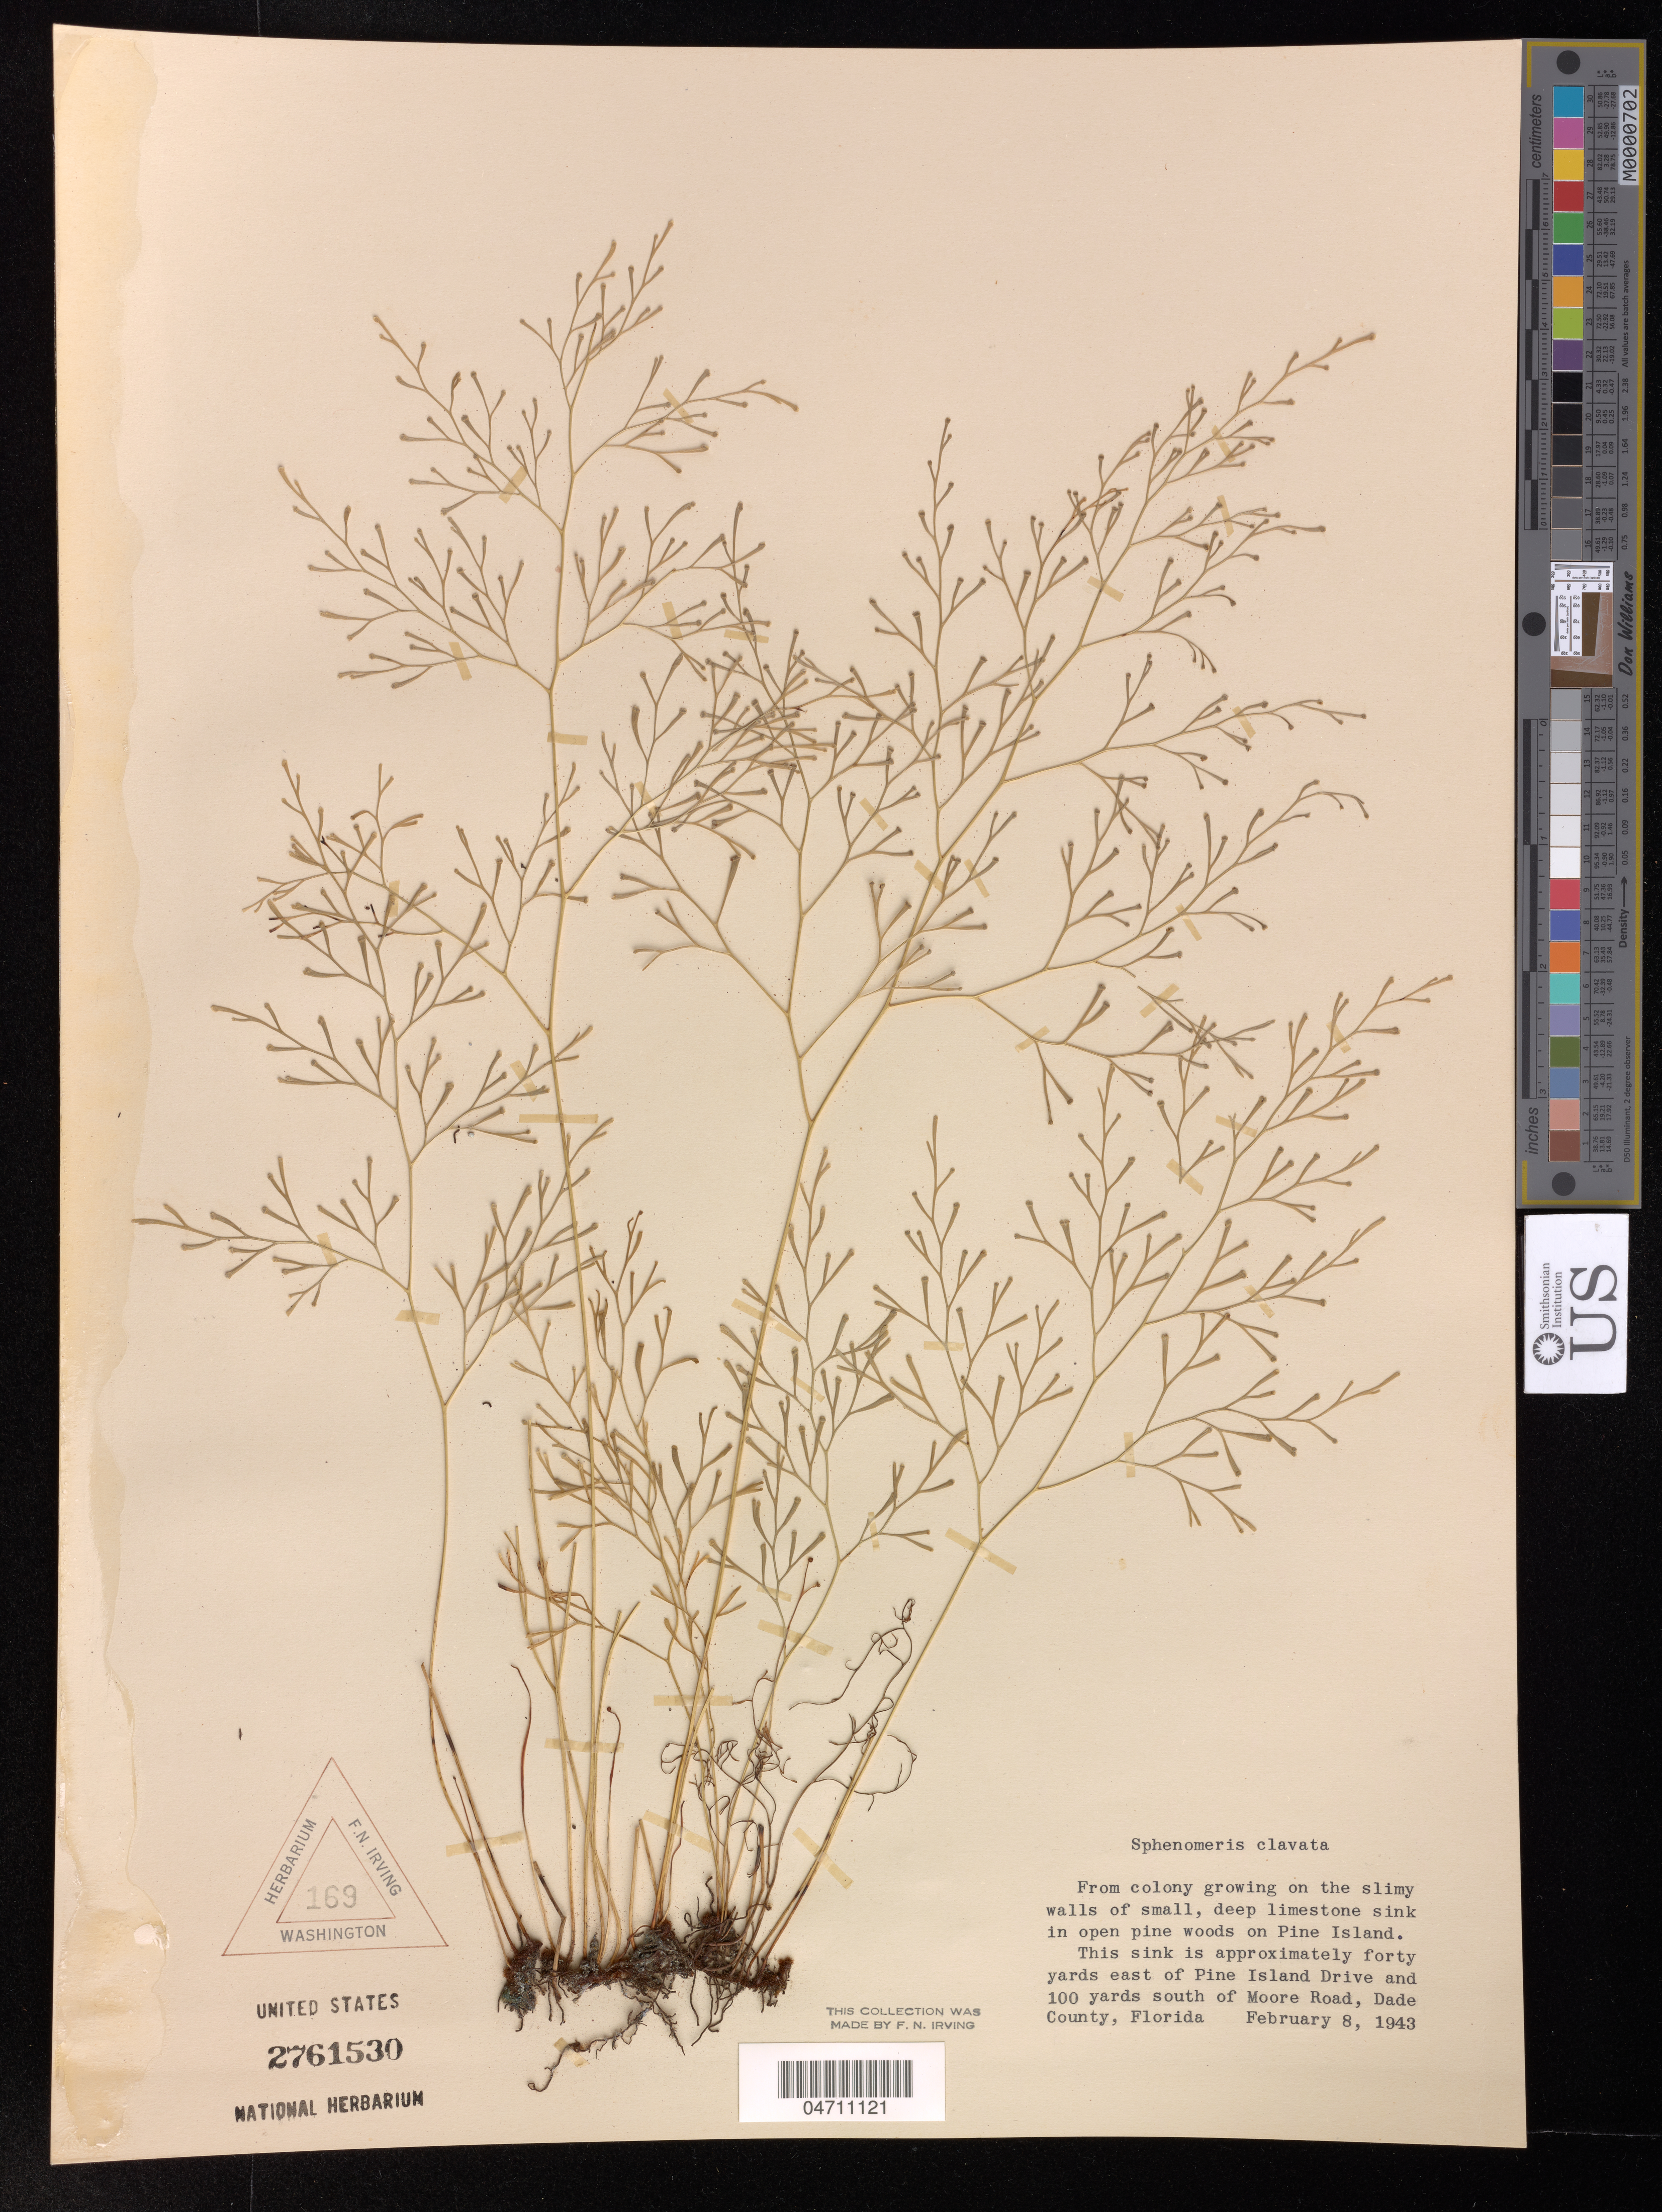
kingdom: Plantae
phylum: Tracheophyta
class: Polypodiopsida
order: Polypodiales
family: Lindsaeaceae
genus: Sphenomeris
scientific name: Sphenomeris clavata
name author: (L.) Maxon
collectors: F. Irving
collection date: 1943-02-08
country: United States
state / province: Florida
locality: Forty yards east of Pine Island Drive and 100 yards south of Moore Road, Dade County.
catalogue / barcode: US 2761530